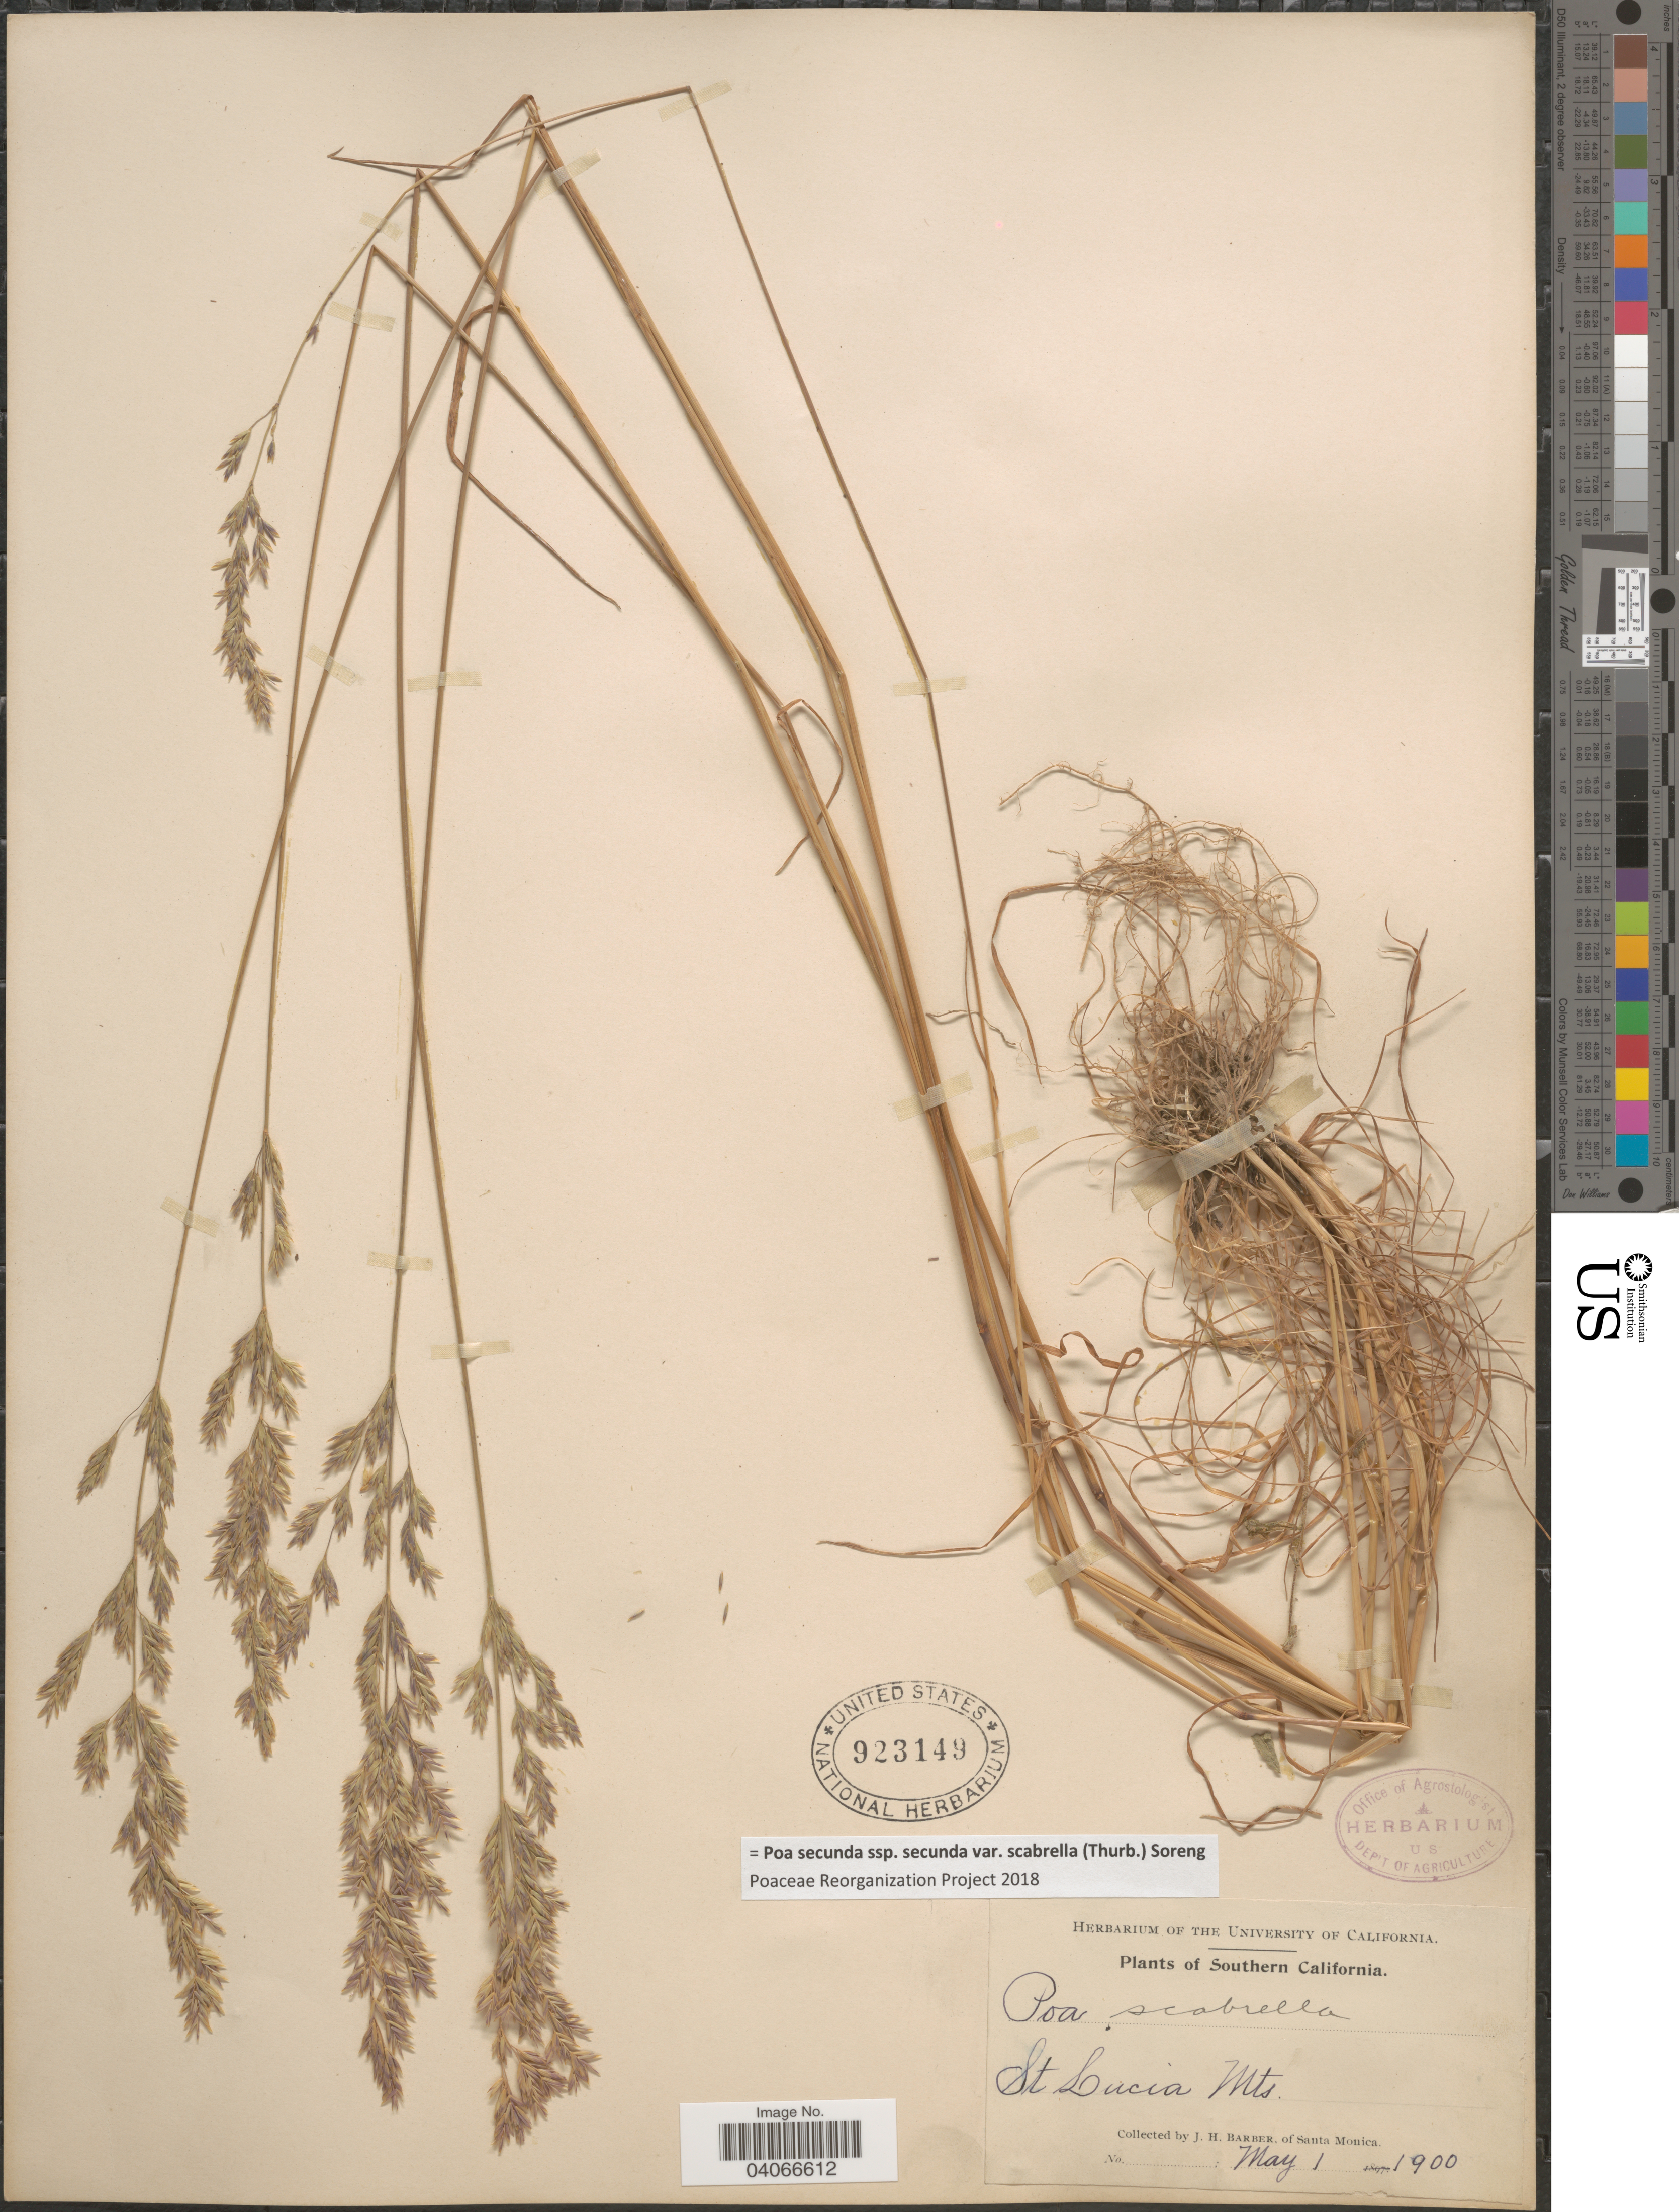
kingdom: Plantae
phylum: Tracheophyta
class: Liliopsida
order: Poales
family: Poaceae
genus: Poa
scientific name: Poa secunda subsp. secunda var. scabrella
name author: (Thurb.) Soreng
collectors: J. Barber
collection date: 1900-05-01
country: United States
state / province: California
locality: Southern California. St Lucia Mts.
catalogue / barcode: US 923149